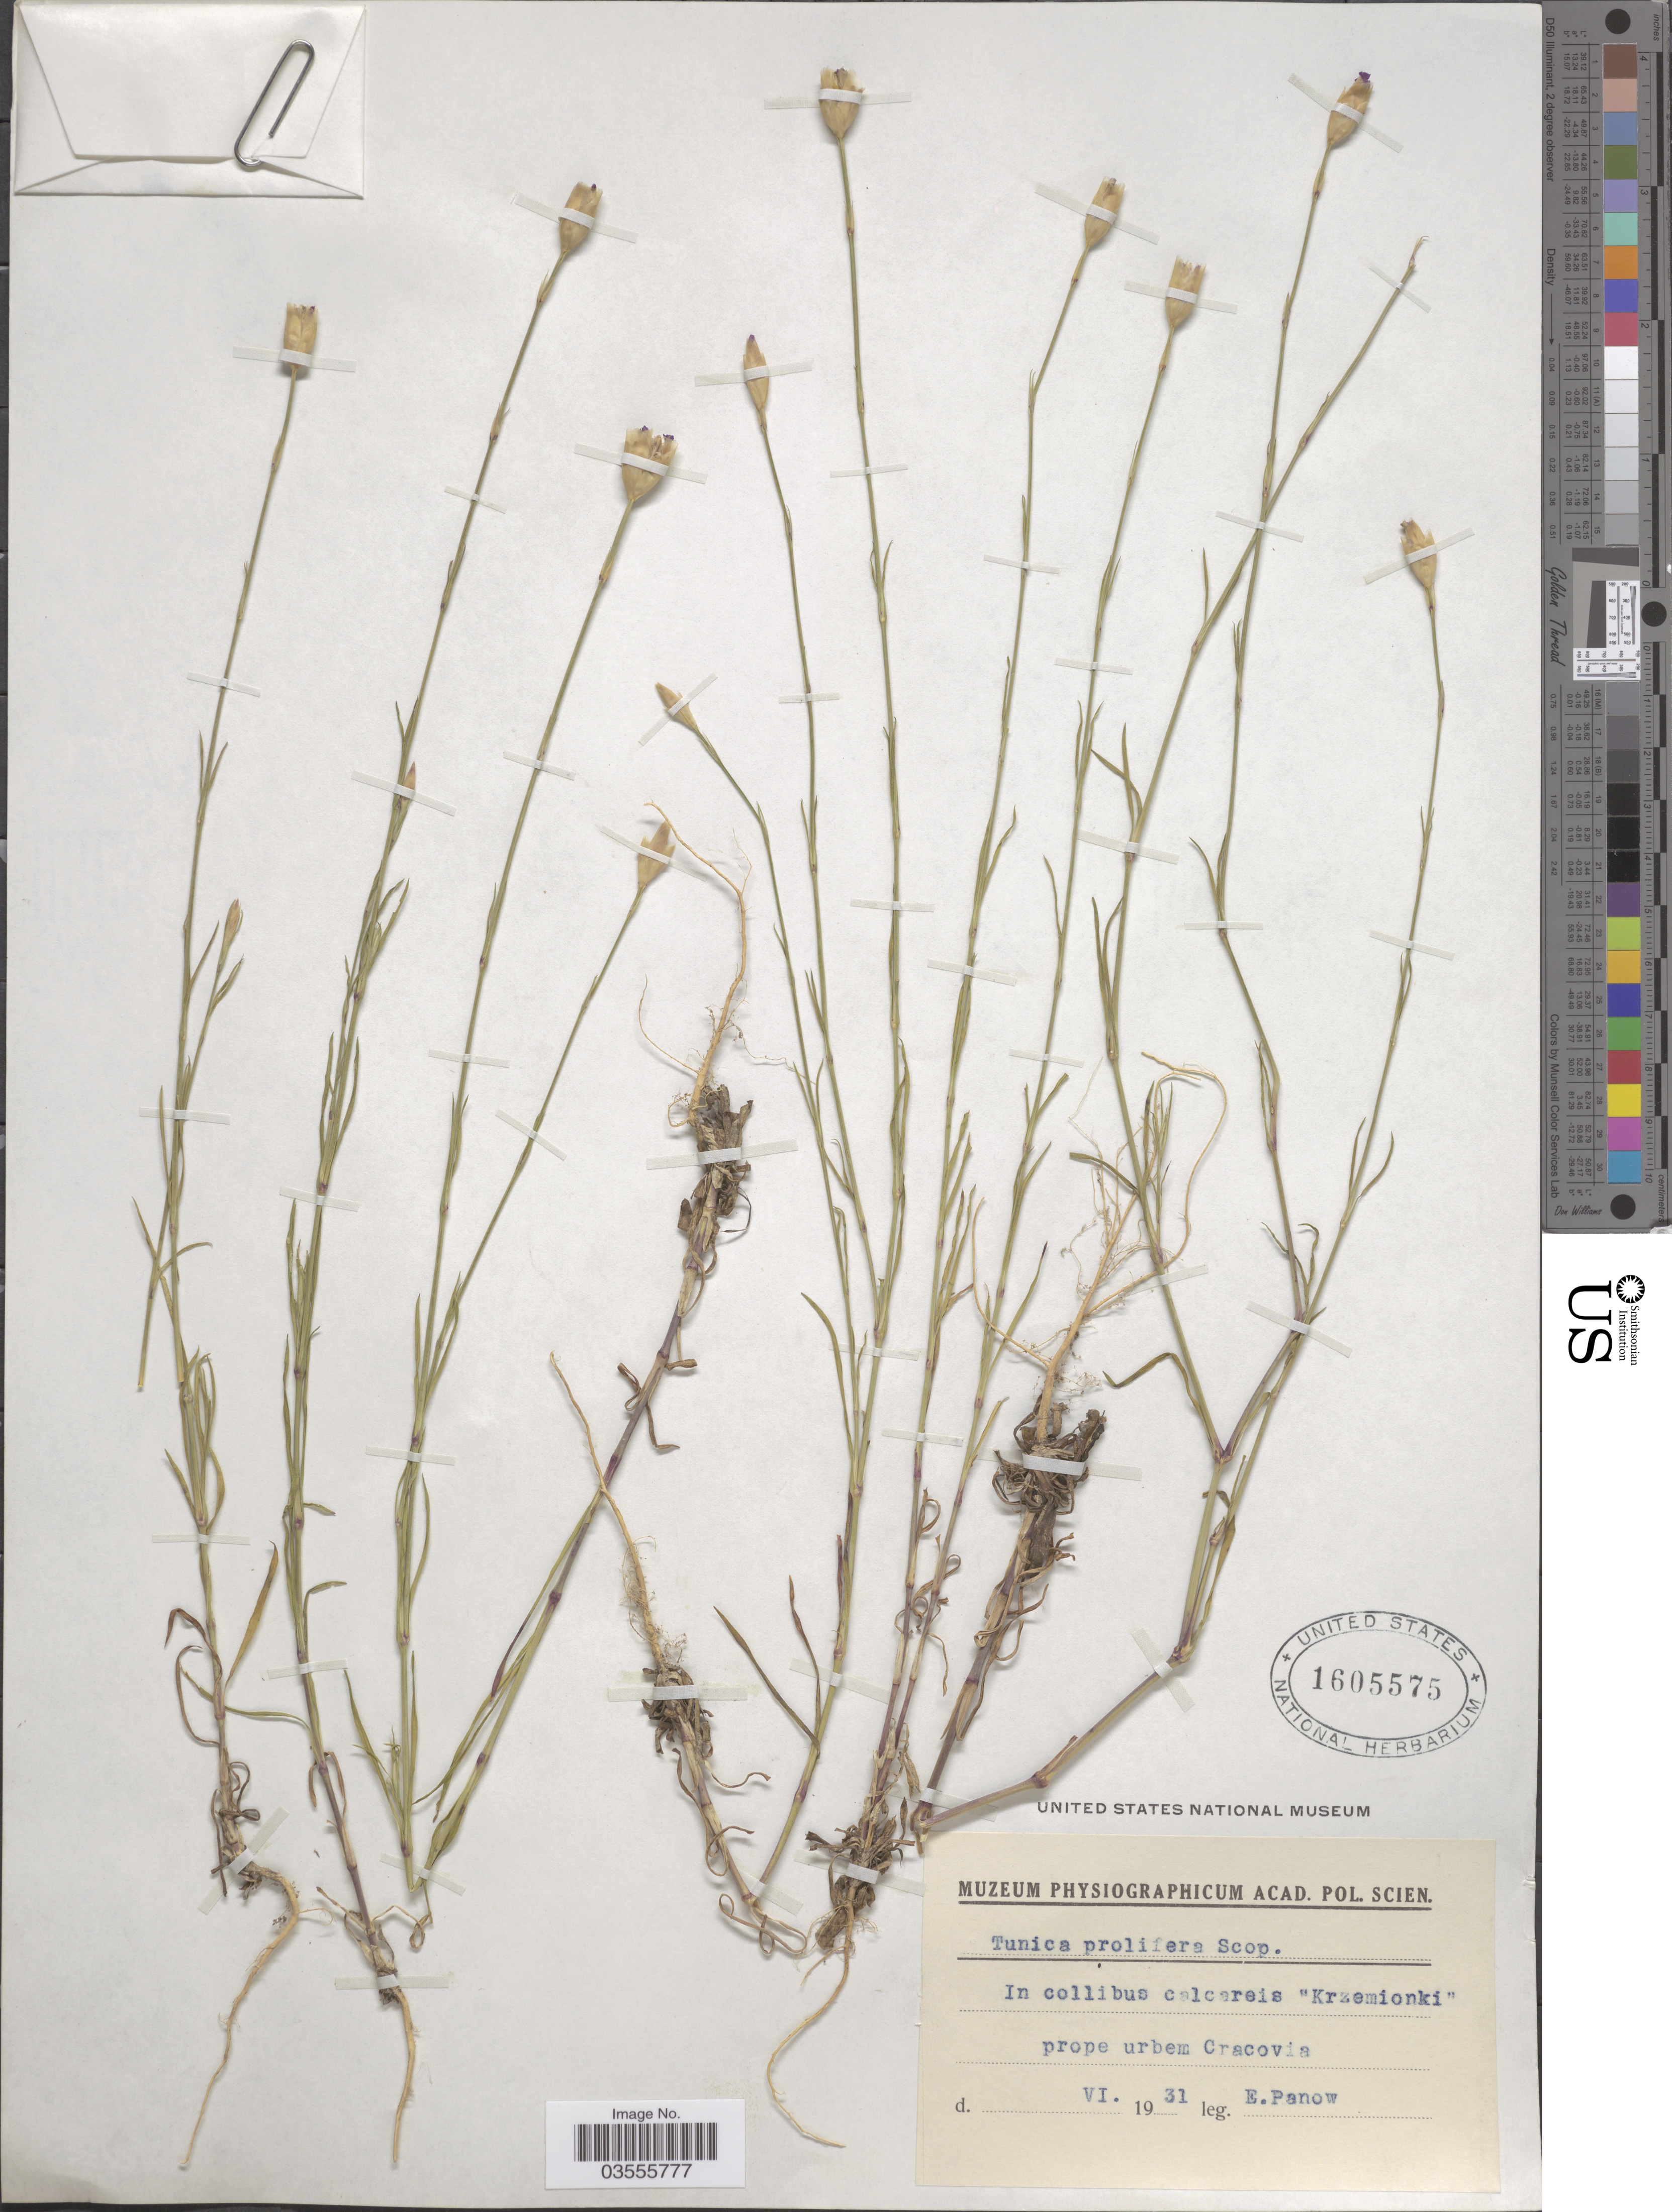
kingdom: Plantae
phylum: Tracheophyta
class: Magnoliopsida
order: Caryophyllales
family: Caryophyllaceae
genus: Petrorhagia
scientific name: Petrorhagia prolifera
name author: (L.) P.W. Ball & Heywood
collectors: E. Panow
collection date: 1931-06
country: Poland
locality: In collibus calcareis "Krzemionki" prope urbem Cracovia.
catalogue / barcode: US 1605575